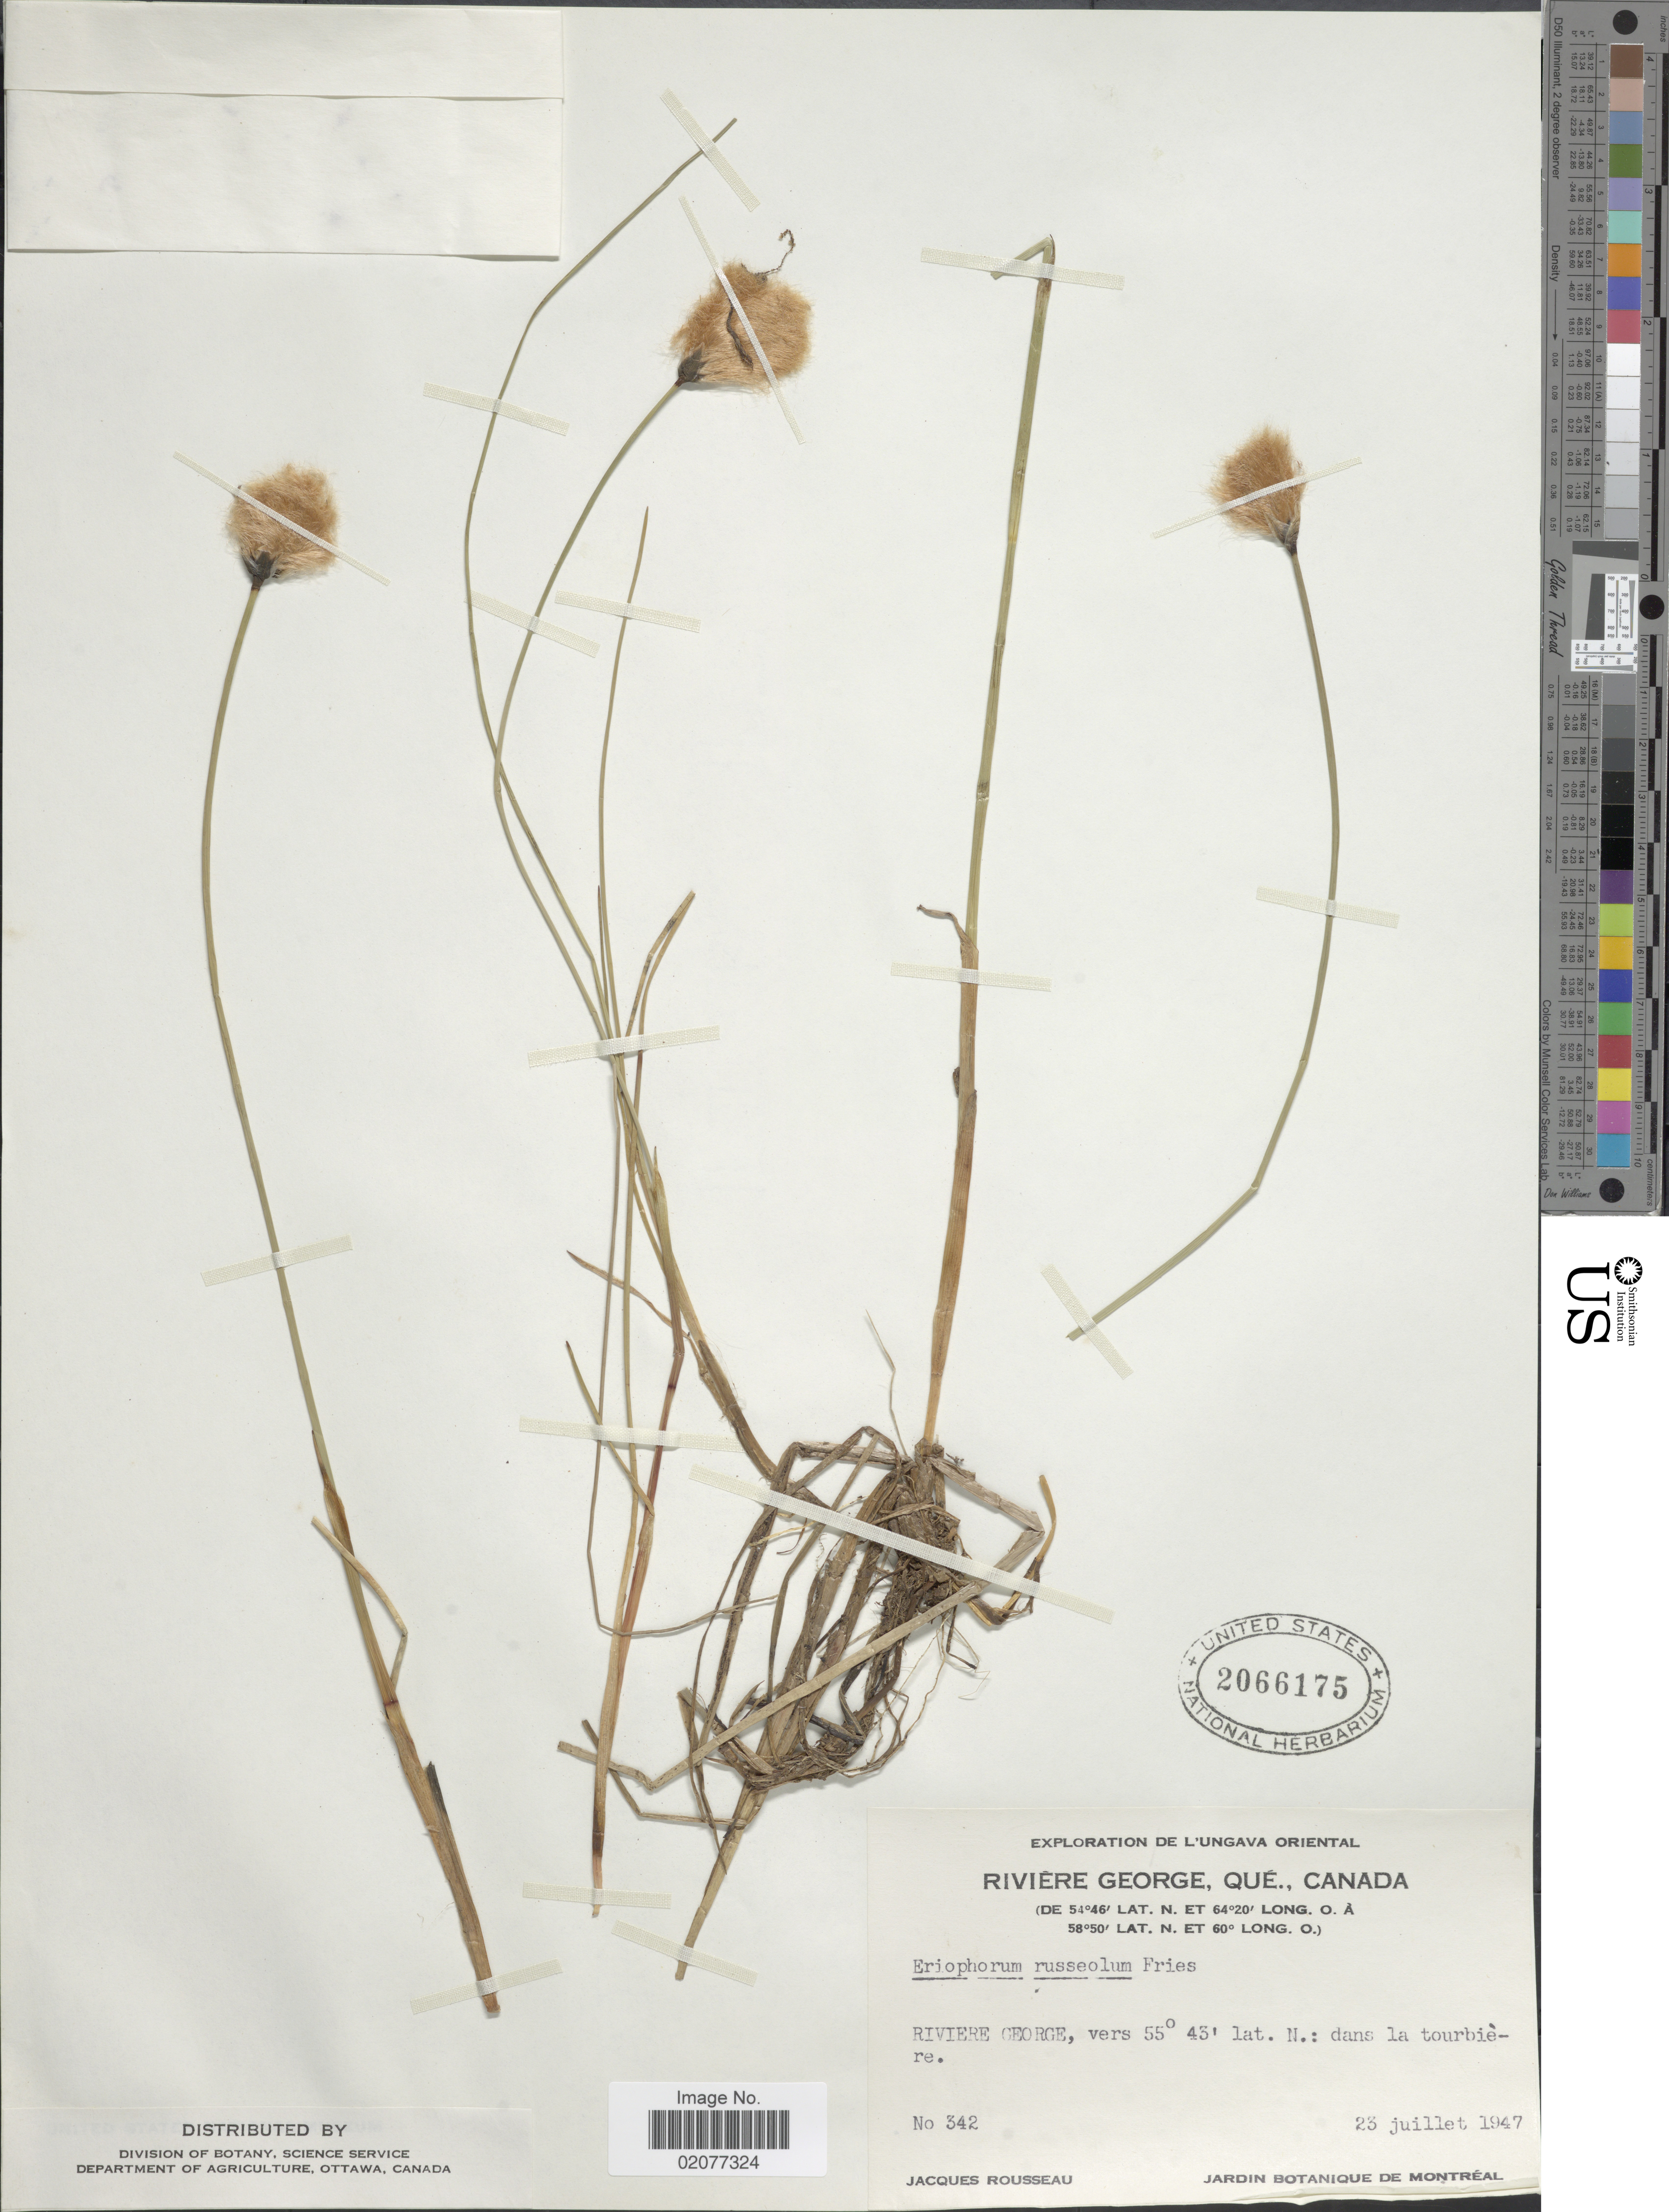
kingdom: Plantae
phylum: Tracheophyta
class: Liliopsida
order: Poales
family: Cyperaceae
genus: Eriophorum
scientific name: Eriophorum chamissonis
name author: C.A. Mey.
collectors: J. Rousseau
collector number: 342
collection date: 1947-07-23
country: Canada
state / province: Quebec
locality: Riviere George, dans la tourbiere. Canada.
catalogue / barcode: US 2066175